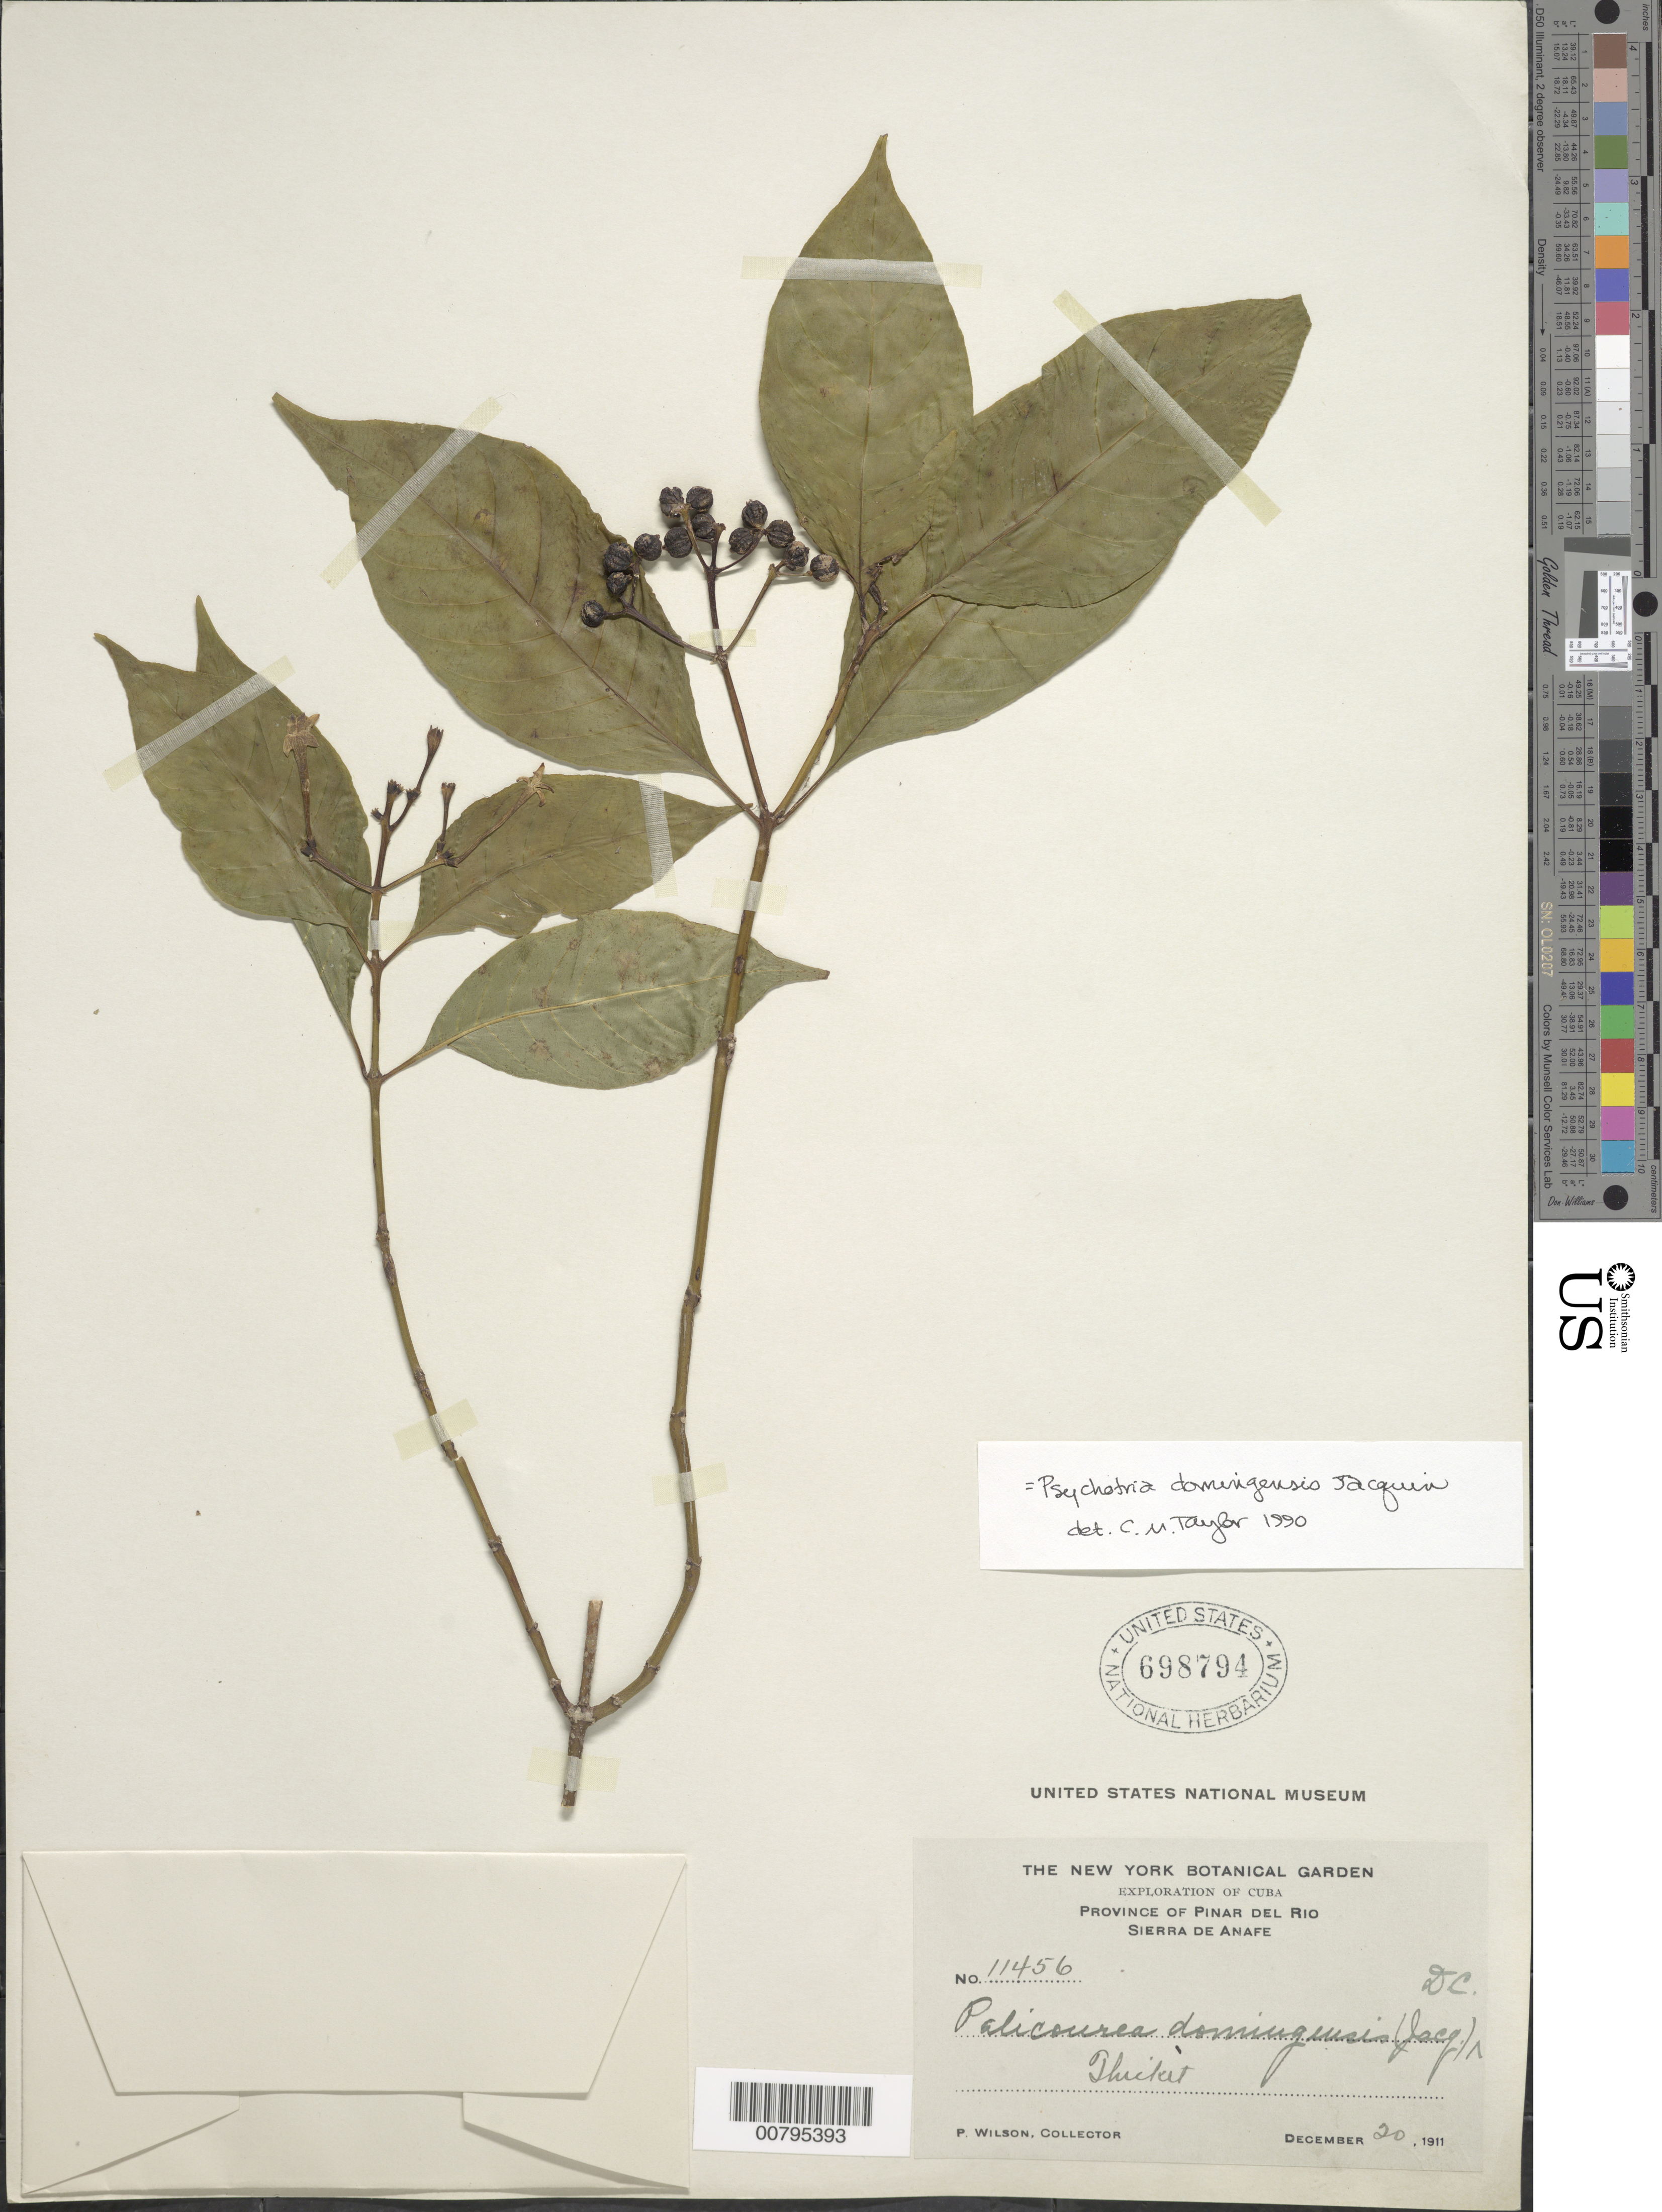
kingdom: Plantae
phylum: Tracheophyta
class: Magnoliopsida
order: Gentianales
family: Rubiaceae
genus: Psychotria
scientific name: Psychotria domingensis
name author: Jacq.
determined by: Taylor, Charlotte M.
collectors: P. Wilson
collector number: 11456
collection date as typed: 20 Dec 1911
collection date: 1911-12-20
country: Cuba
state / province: Pinar del Río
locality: Sierra de Anafe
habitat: Thicket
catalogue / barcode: US 698794